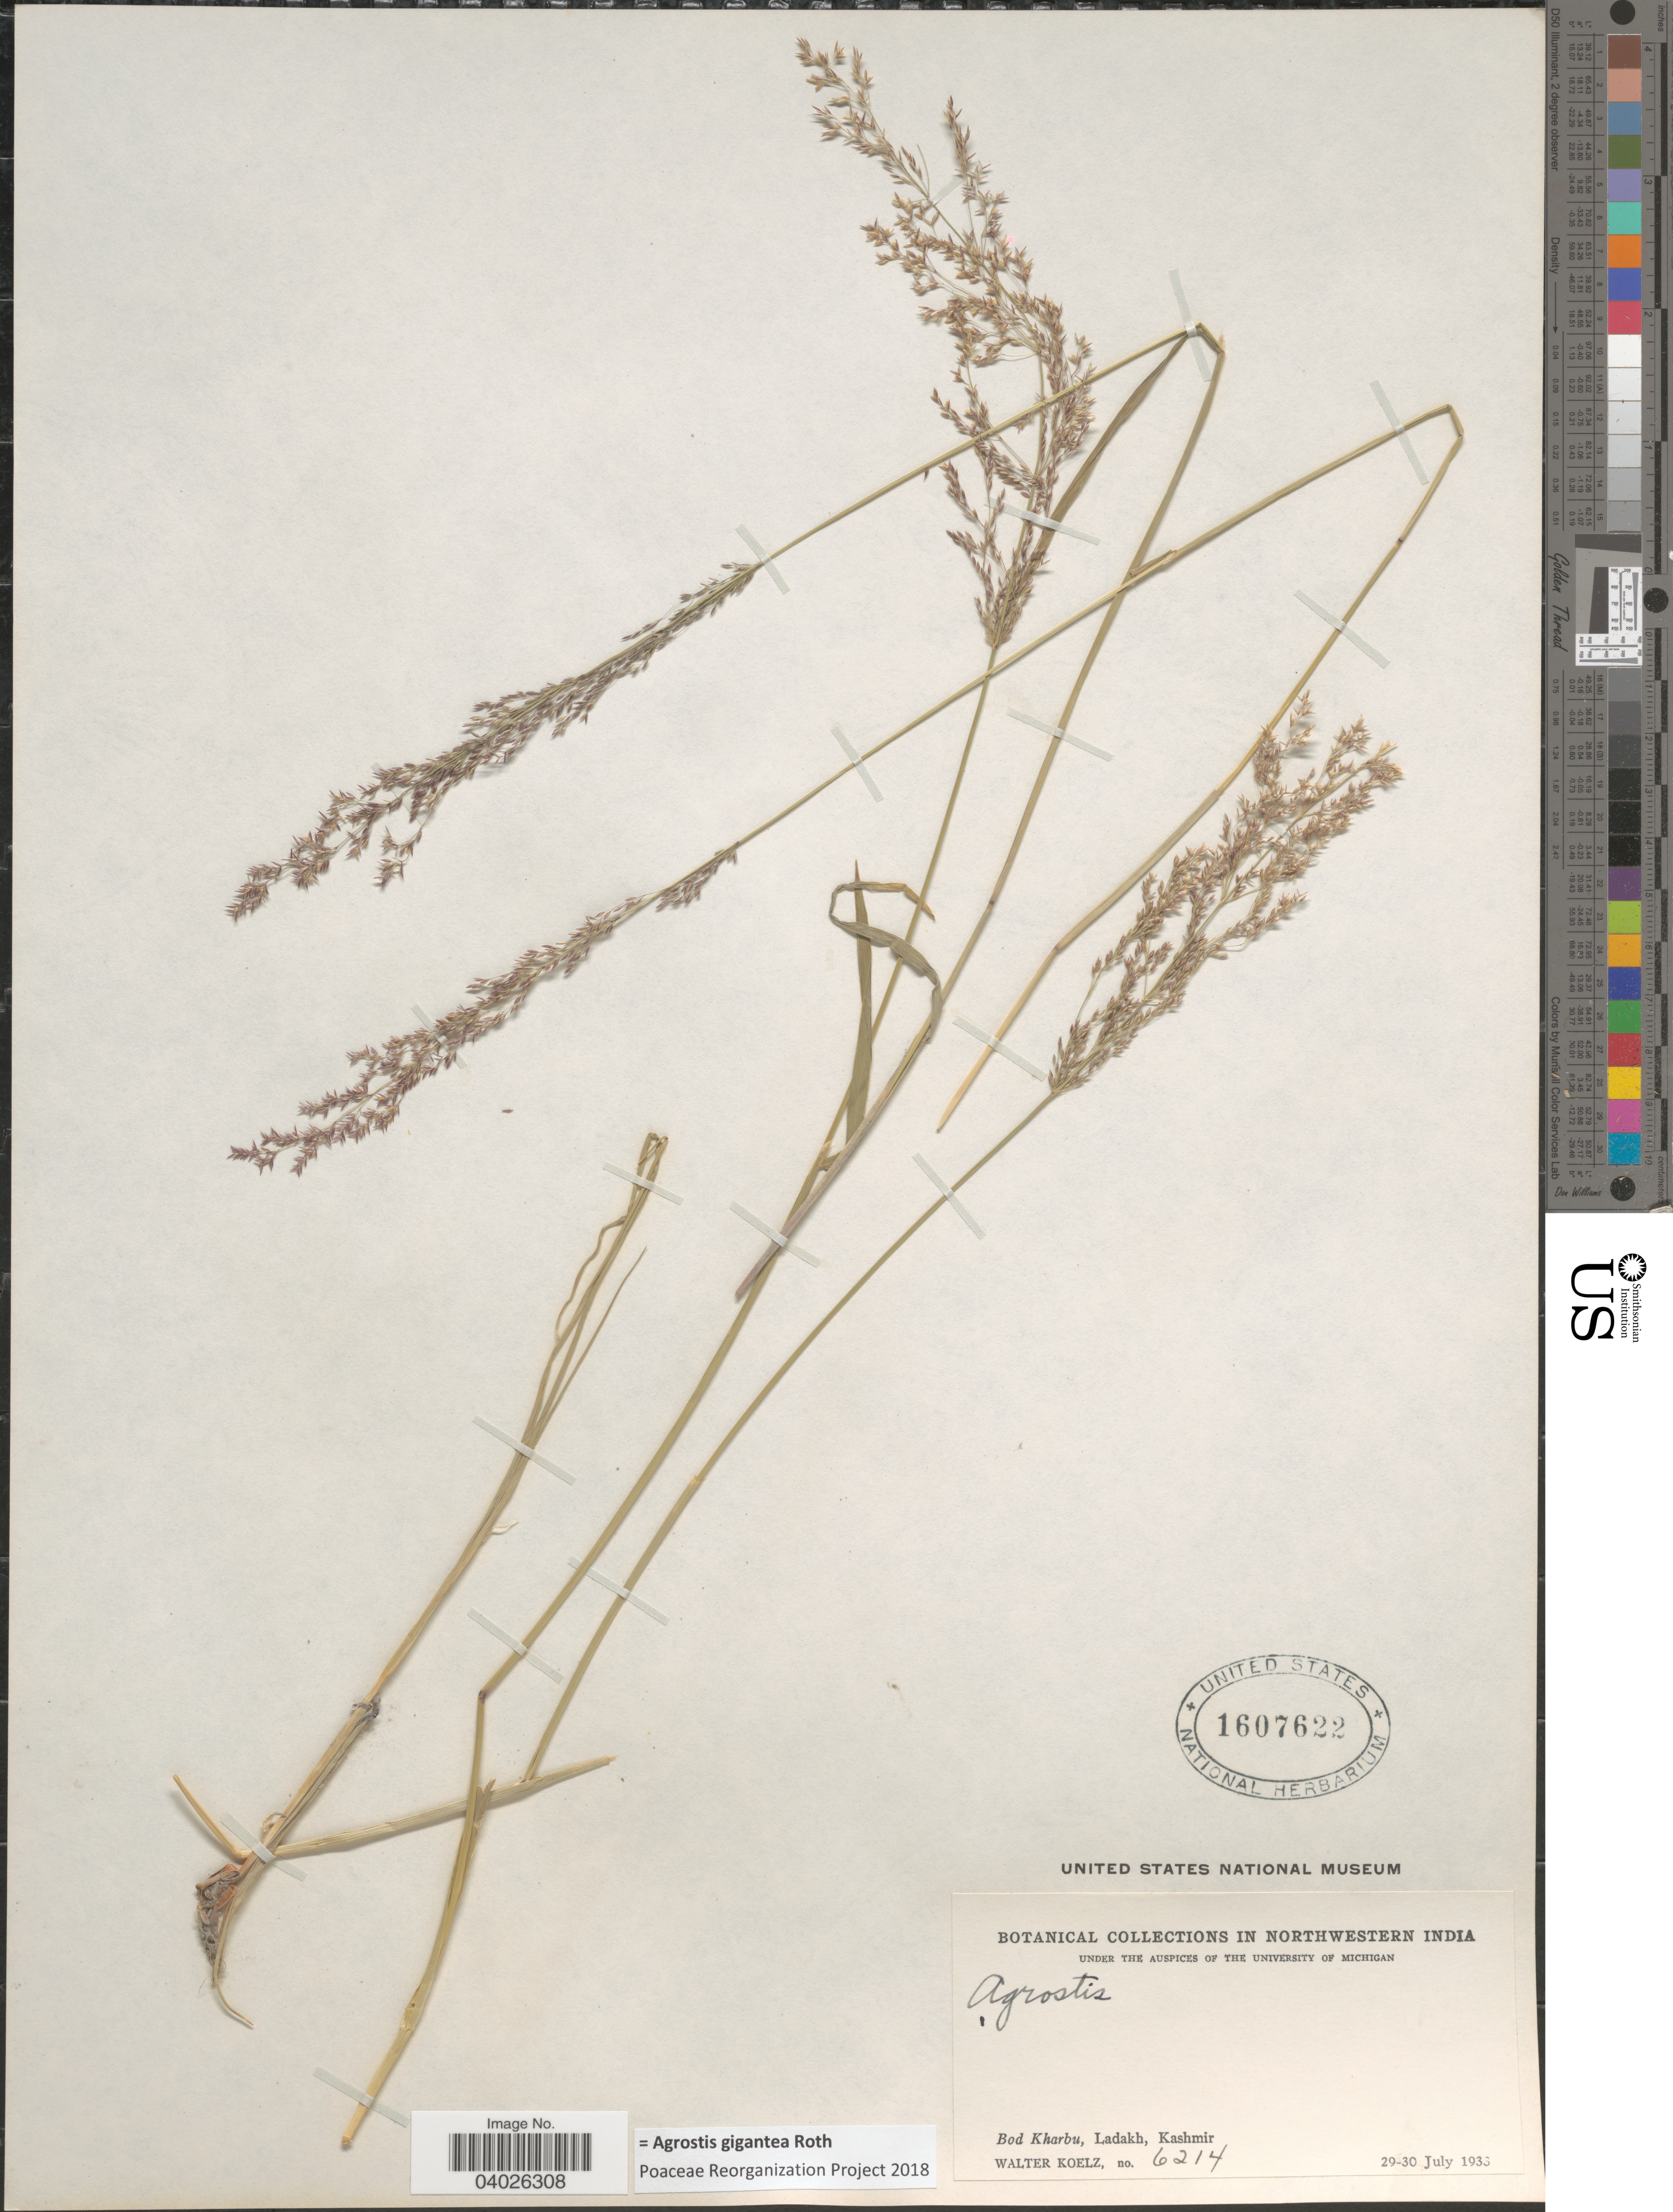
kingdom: Plantae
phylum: Tracheophyta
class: Liliopsida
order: Poales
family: Poaceae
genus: Agrostis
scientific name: Agrostis gigantea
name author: Roth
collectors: W. N. Koelz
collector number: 6214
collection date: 1933-07-29/1933-07-30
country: India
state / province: Jammu and Kashmir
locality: In Northwestern India. Bod Kharbu, Ladakh, Kashmir.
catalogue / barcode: US 1607622